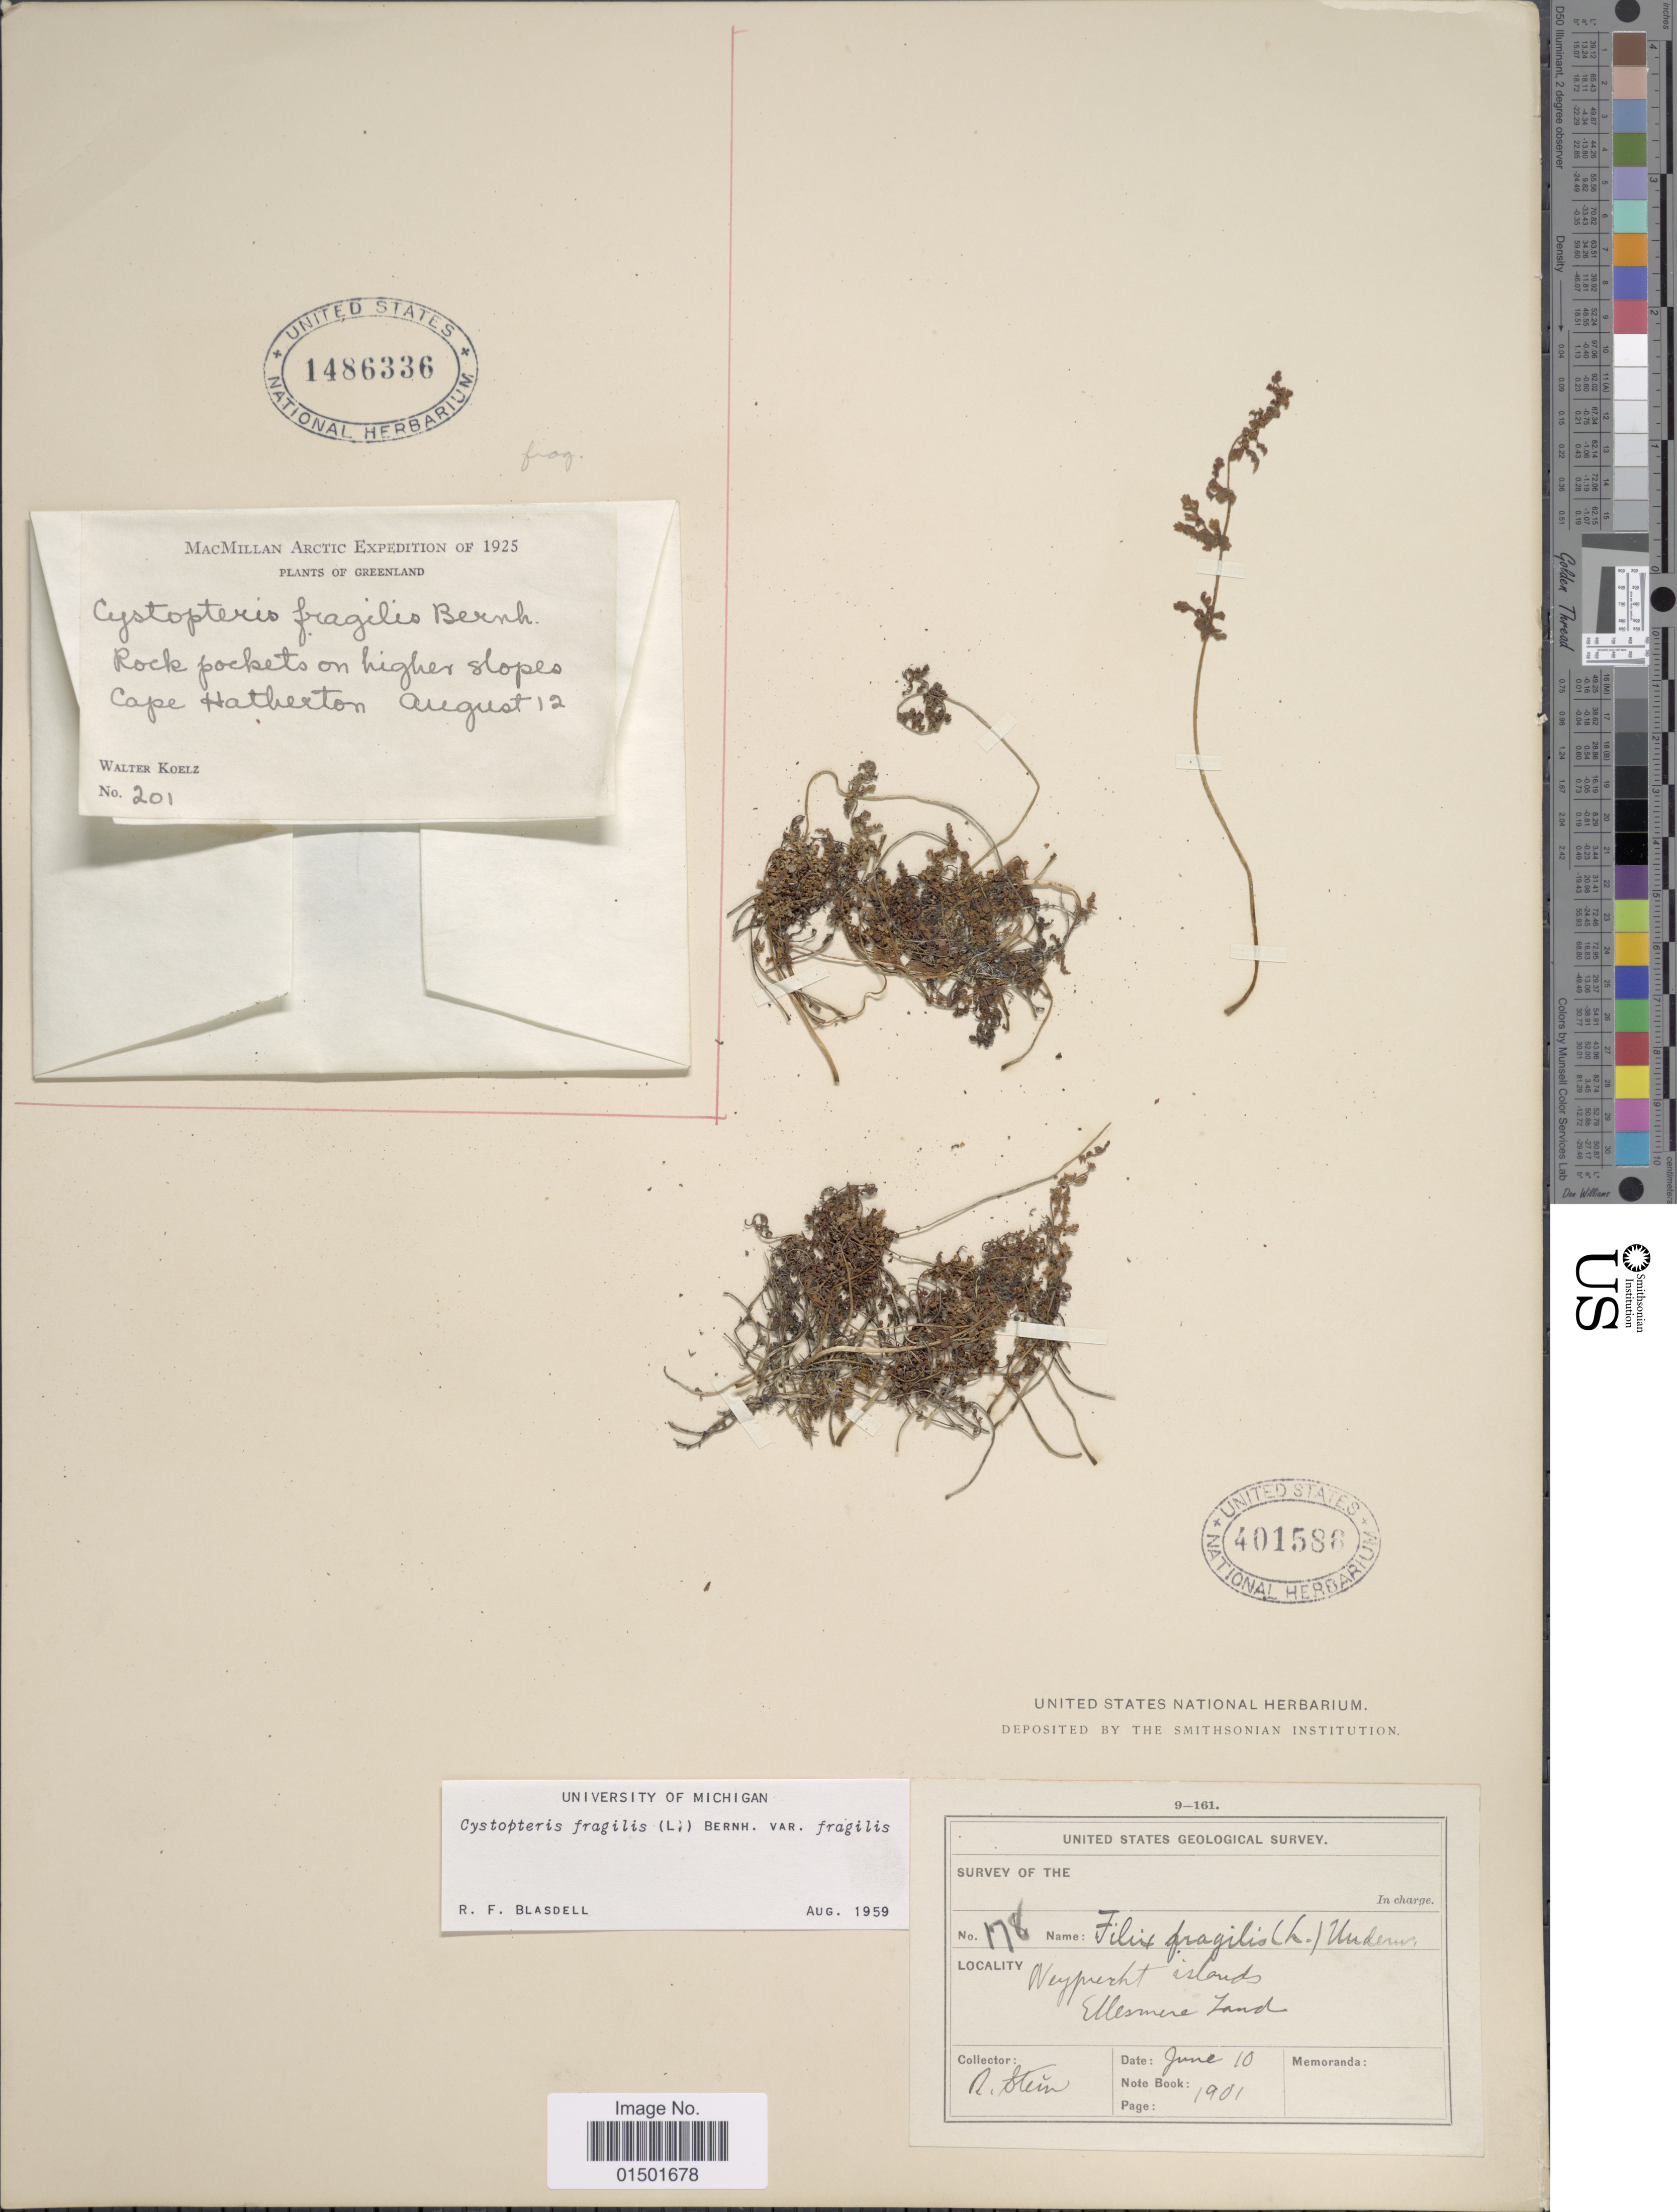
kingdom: Plantae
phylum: Tracheophyta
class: Polypodiopsida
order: Polypodiales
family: Cystopteridaceae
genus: Cystopteris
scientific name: Cystopteris fragilis var. fragilis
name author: (L.) Bernh.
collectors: R. Stein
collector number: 178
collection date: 1901-06-10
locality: Weypurht Islands, Ellesmere Land [interpreted]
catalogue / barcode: US 401586